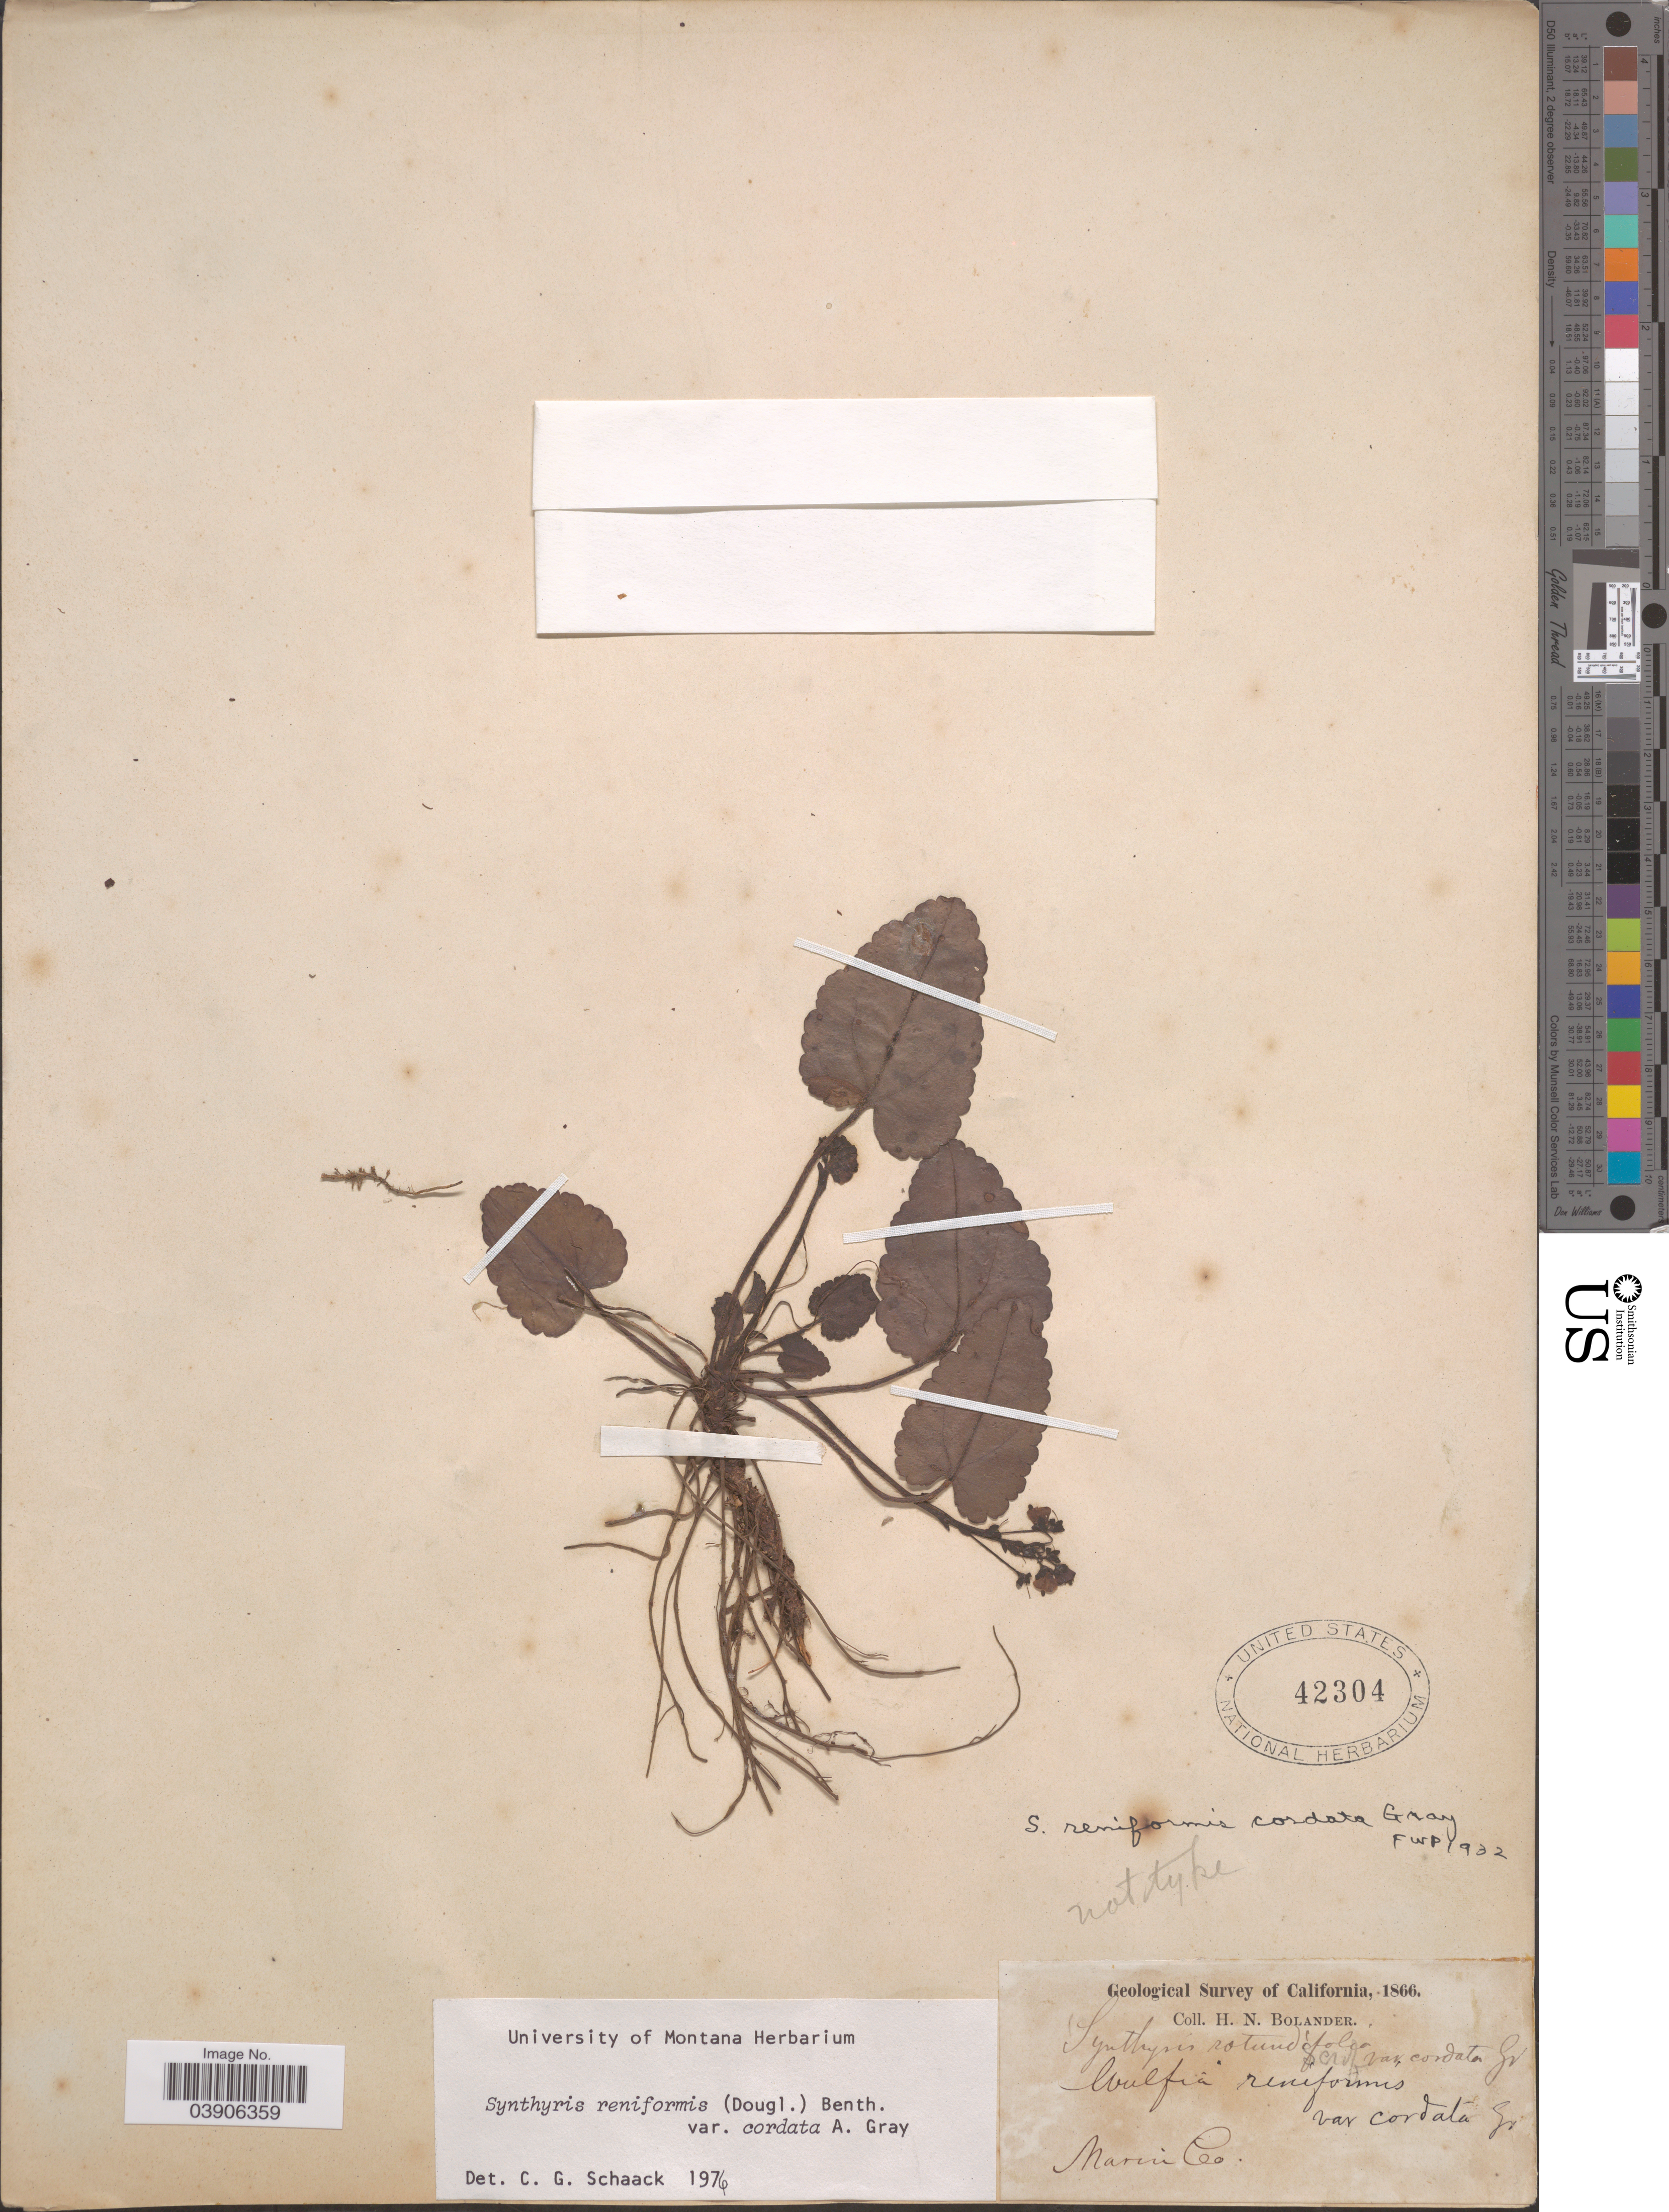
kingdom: Plantae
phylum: Tracheophyta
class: Magnoliopsida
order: Lamiales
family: Plantaginaceae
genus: Synthyris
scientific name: Synthyris reniformis var. cordata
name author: A. Gray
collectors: H. Bolander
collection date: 1866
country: United States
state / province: California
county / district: Marin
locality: Marin Co.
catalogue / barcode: US 42304